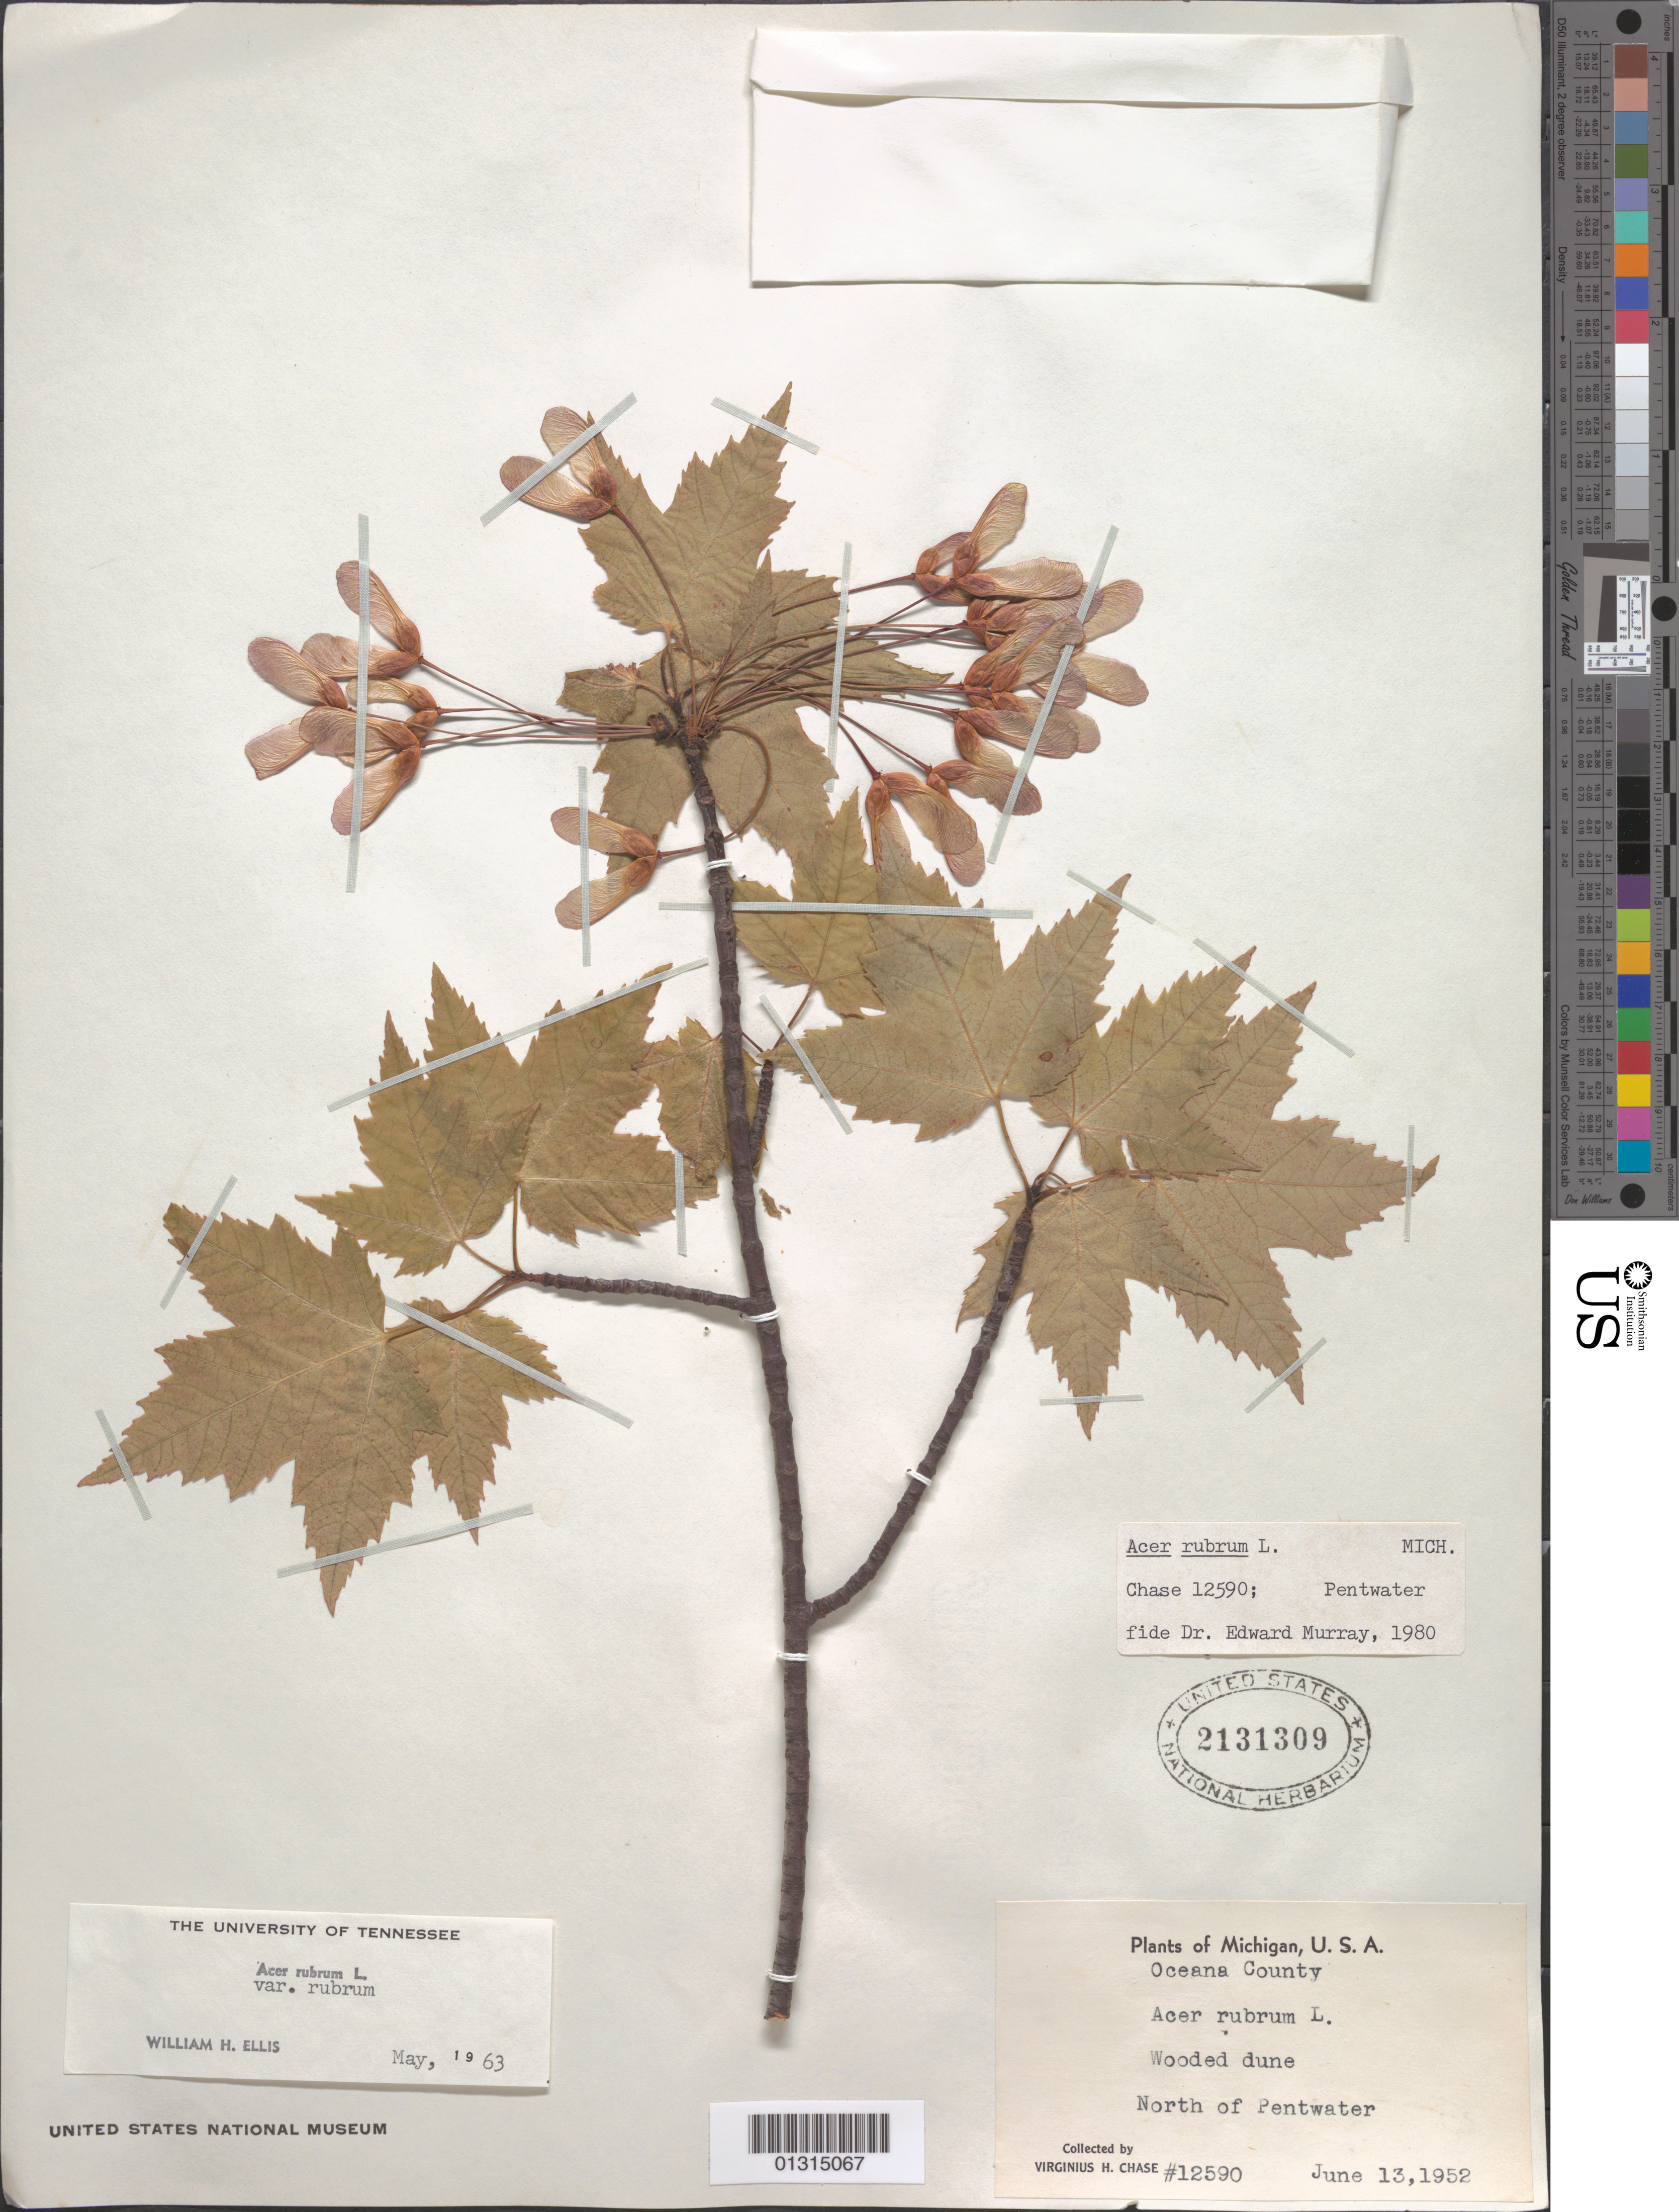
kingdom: Plantae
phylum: Tracheophyta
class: Magnoliopsida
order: Sapindales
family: Sapindaceae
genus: Acer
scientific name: Acer rubrum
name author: L.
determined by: Ellis, W. H.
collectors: V. H. Chase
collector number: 12590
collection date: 1952-06-13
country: United States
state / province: Michigan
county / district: Oceana County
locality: Oceana County, N of Pentwater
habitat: Wooded dune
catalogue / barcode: US 2131309